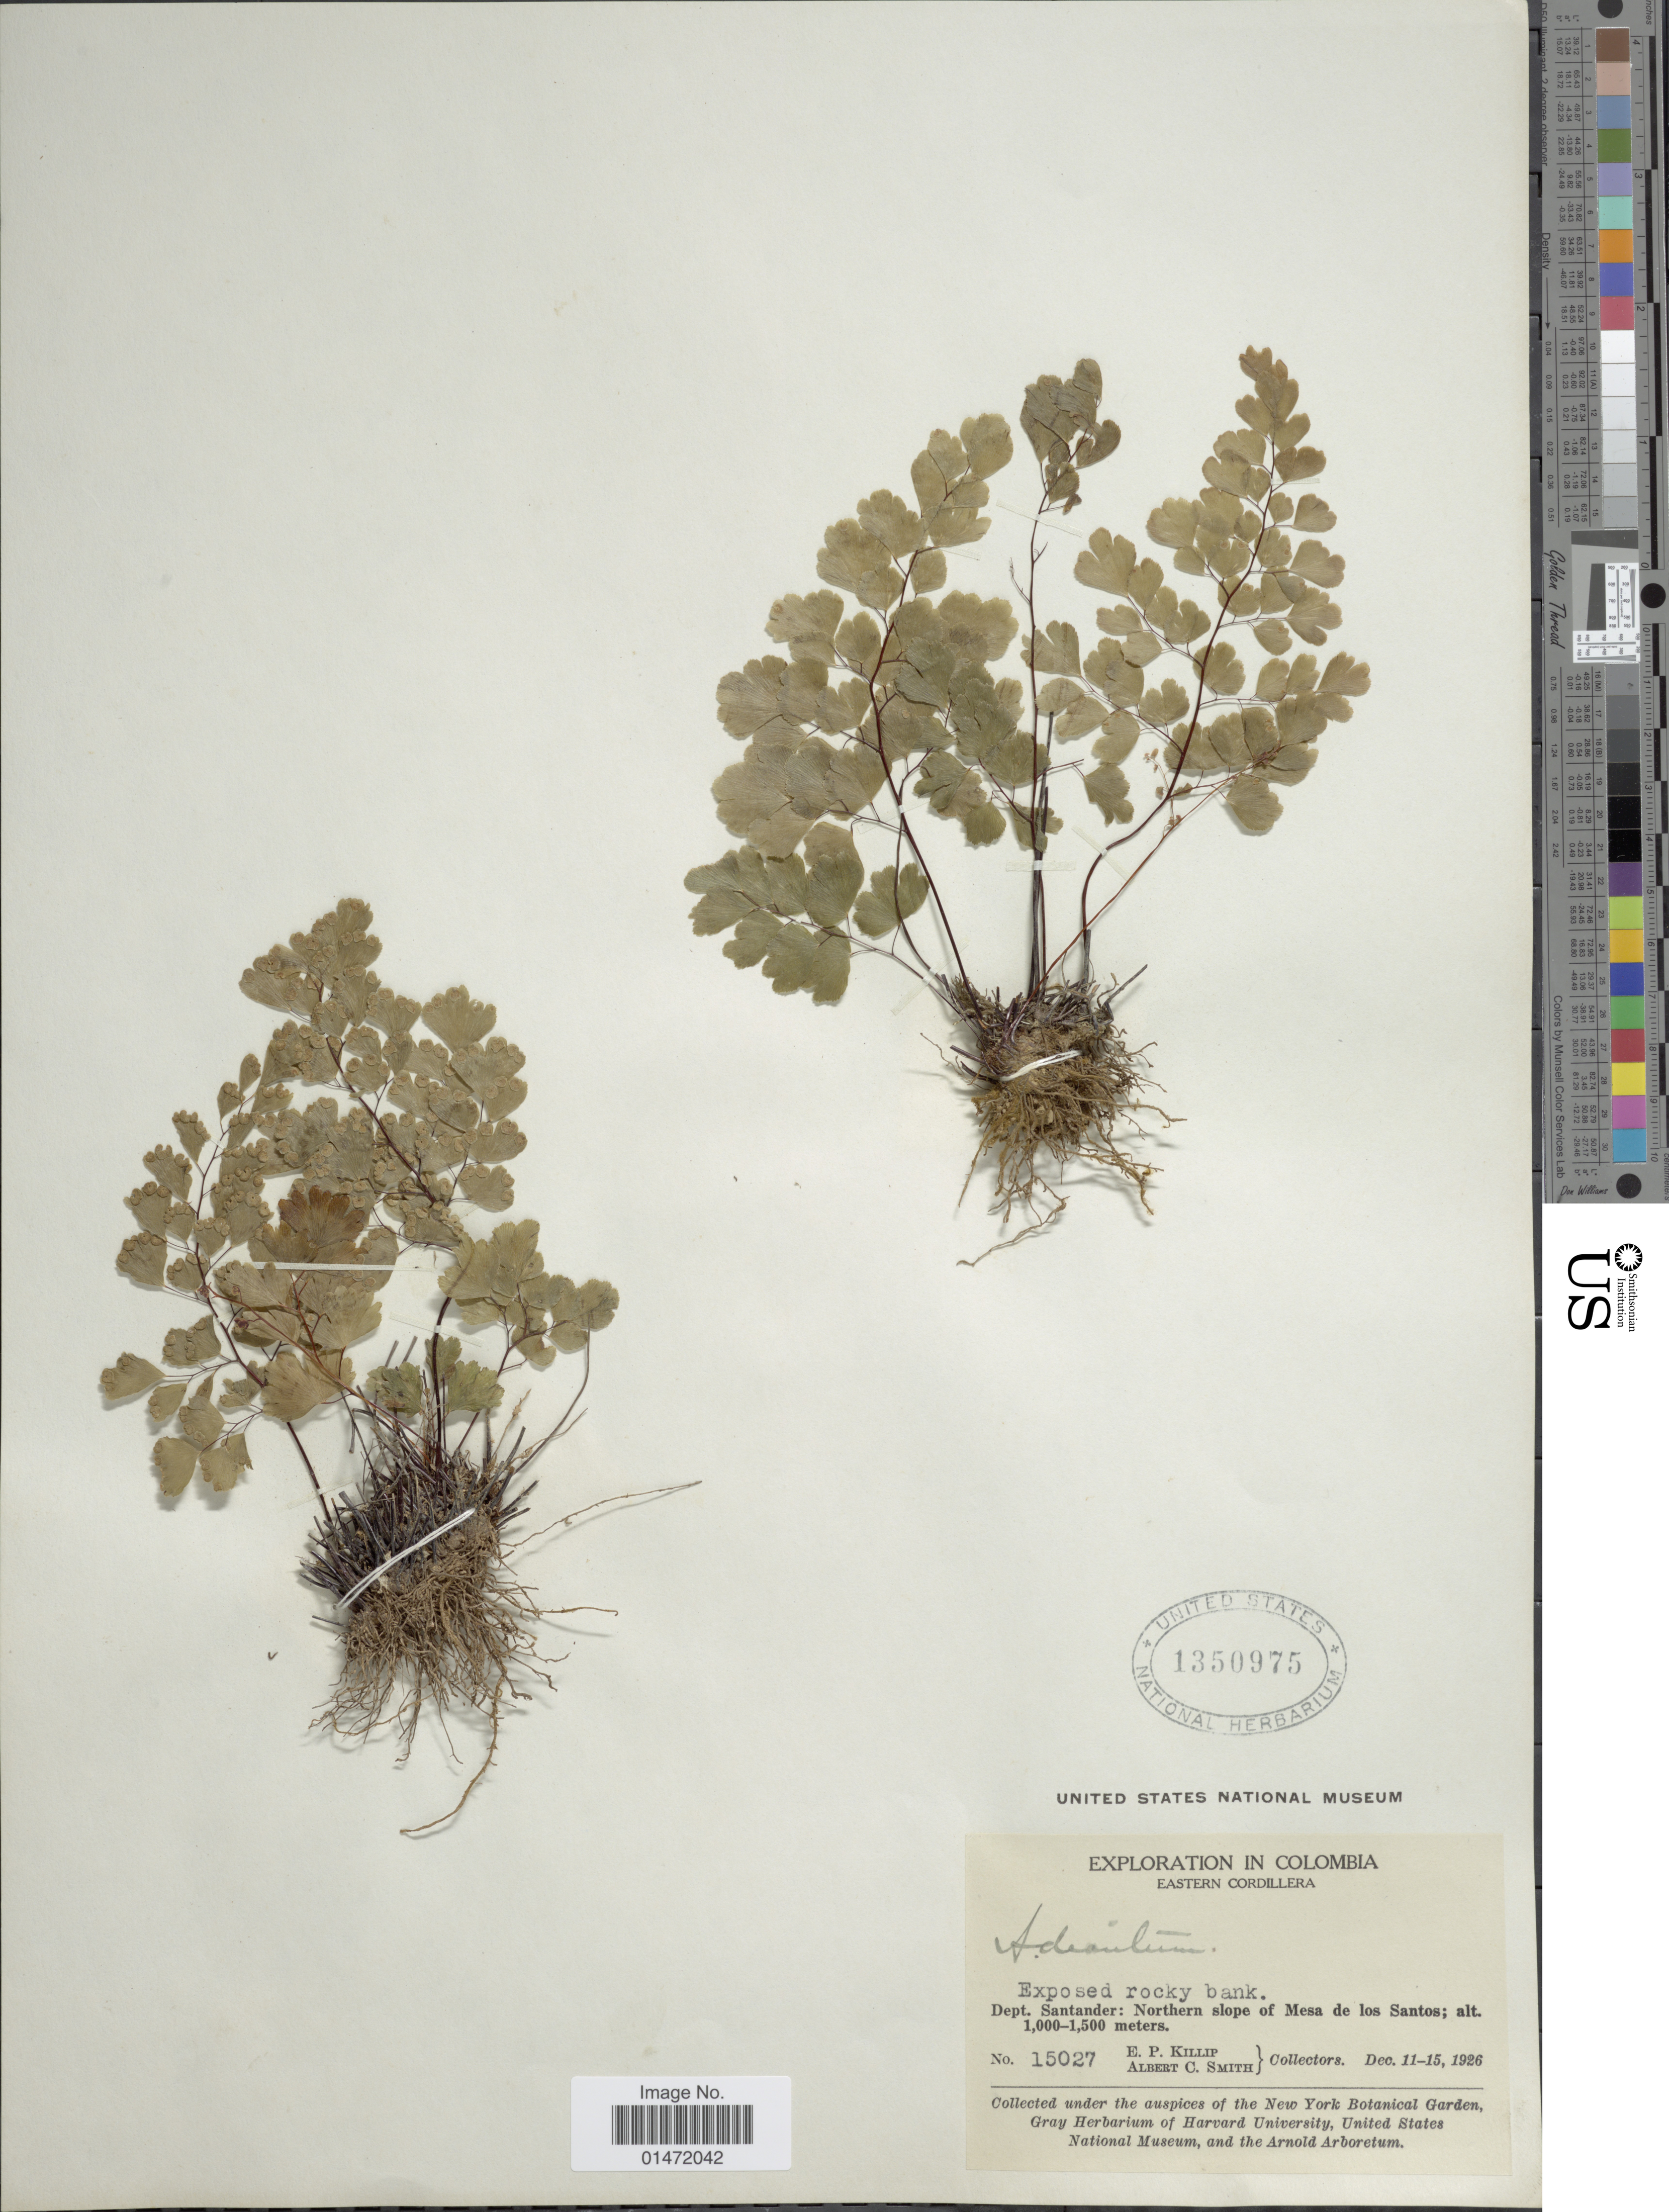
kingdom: Plantae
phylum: Tracheophyta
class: Polypodiopsida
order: Polypodiales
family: Pteridaceae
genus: Adiantum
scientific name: Adiantum sp.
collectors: E. P. Killip & A. C. Smith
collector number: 15027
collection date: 1926-12-11/1926-12-15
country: Colombia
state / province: Santander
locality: Eastern Cordillera. Northern slope of Mesa de los Santos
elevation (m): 1000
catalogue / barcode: US 1350975